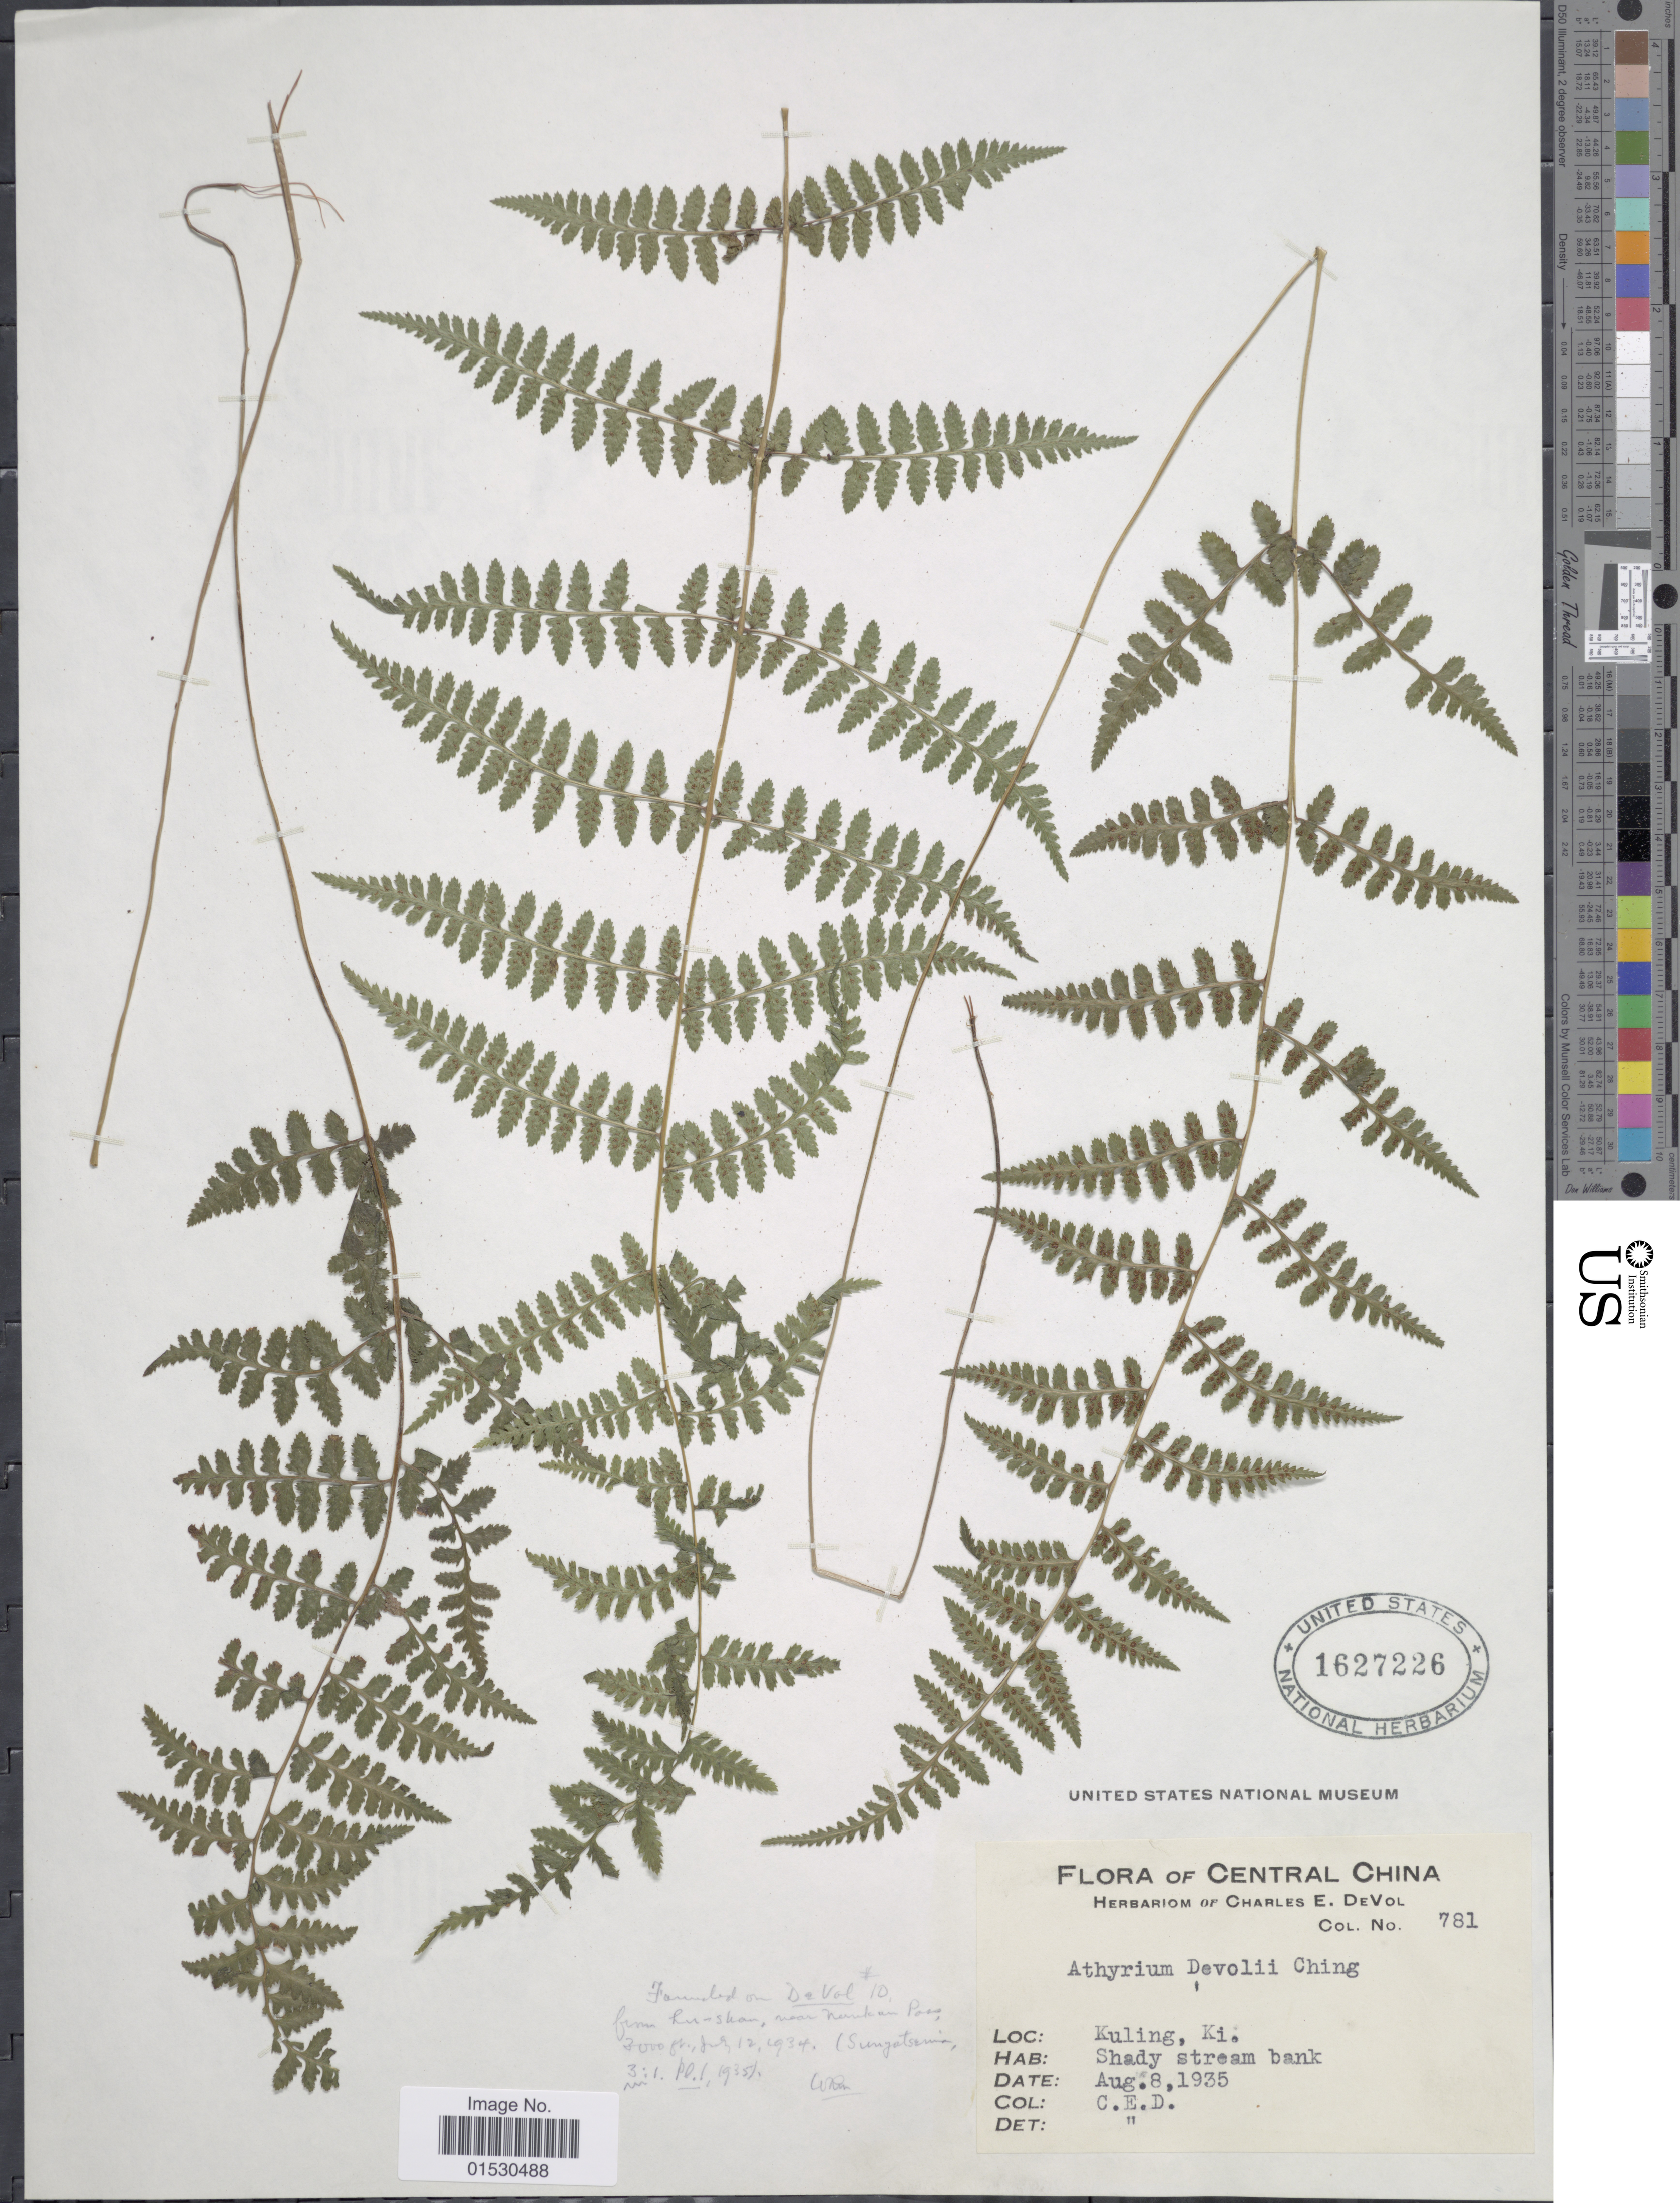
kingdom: Plantae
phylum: Tracheophyta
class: Polypodiopsida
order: Polypodiales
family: Athyriaceae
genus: Athyrium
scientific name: Athyrium devolii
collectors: C. E. De Vol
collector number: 781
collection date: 1935-08-08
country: China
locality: Central China, Kuling, Ki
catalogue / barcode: US 1627226